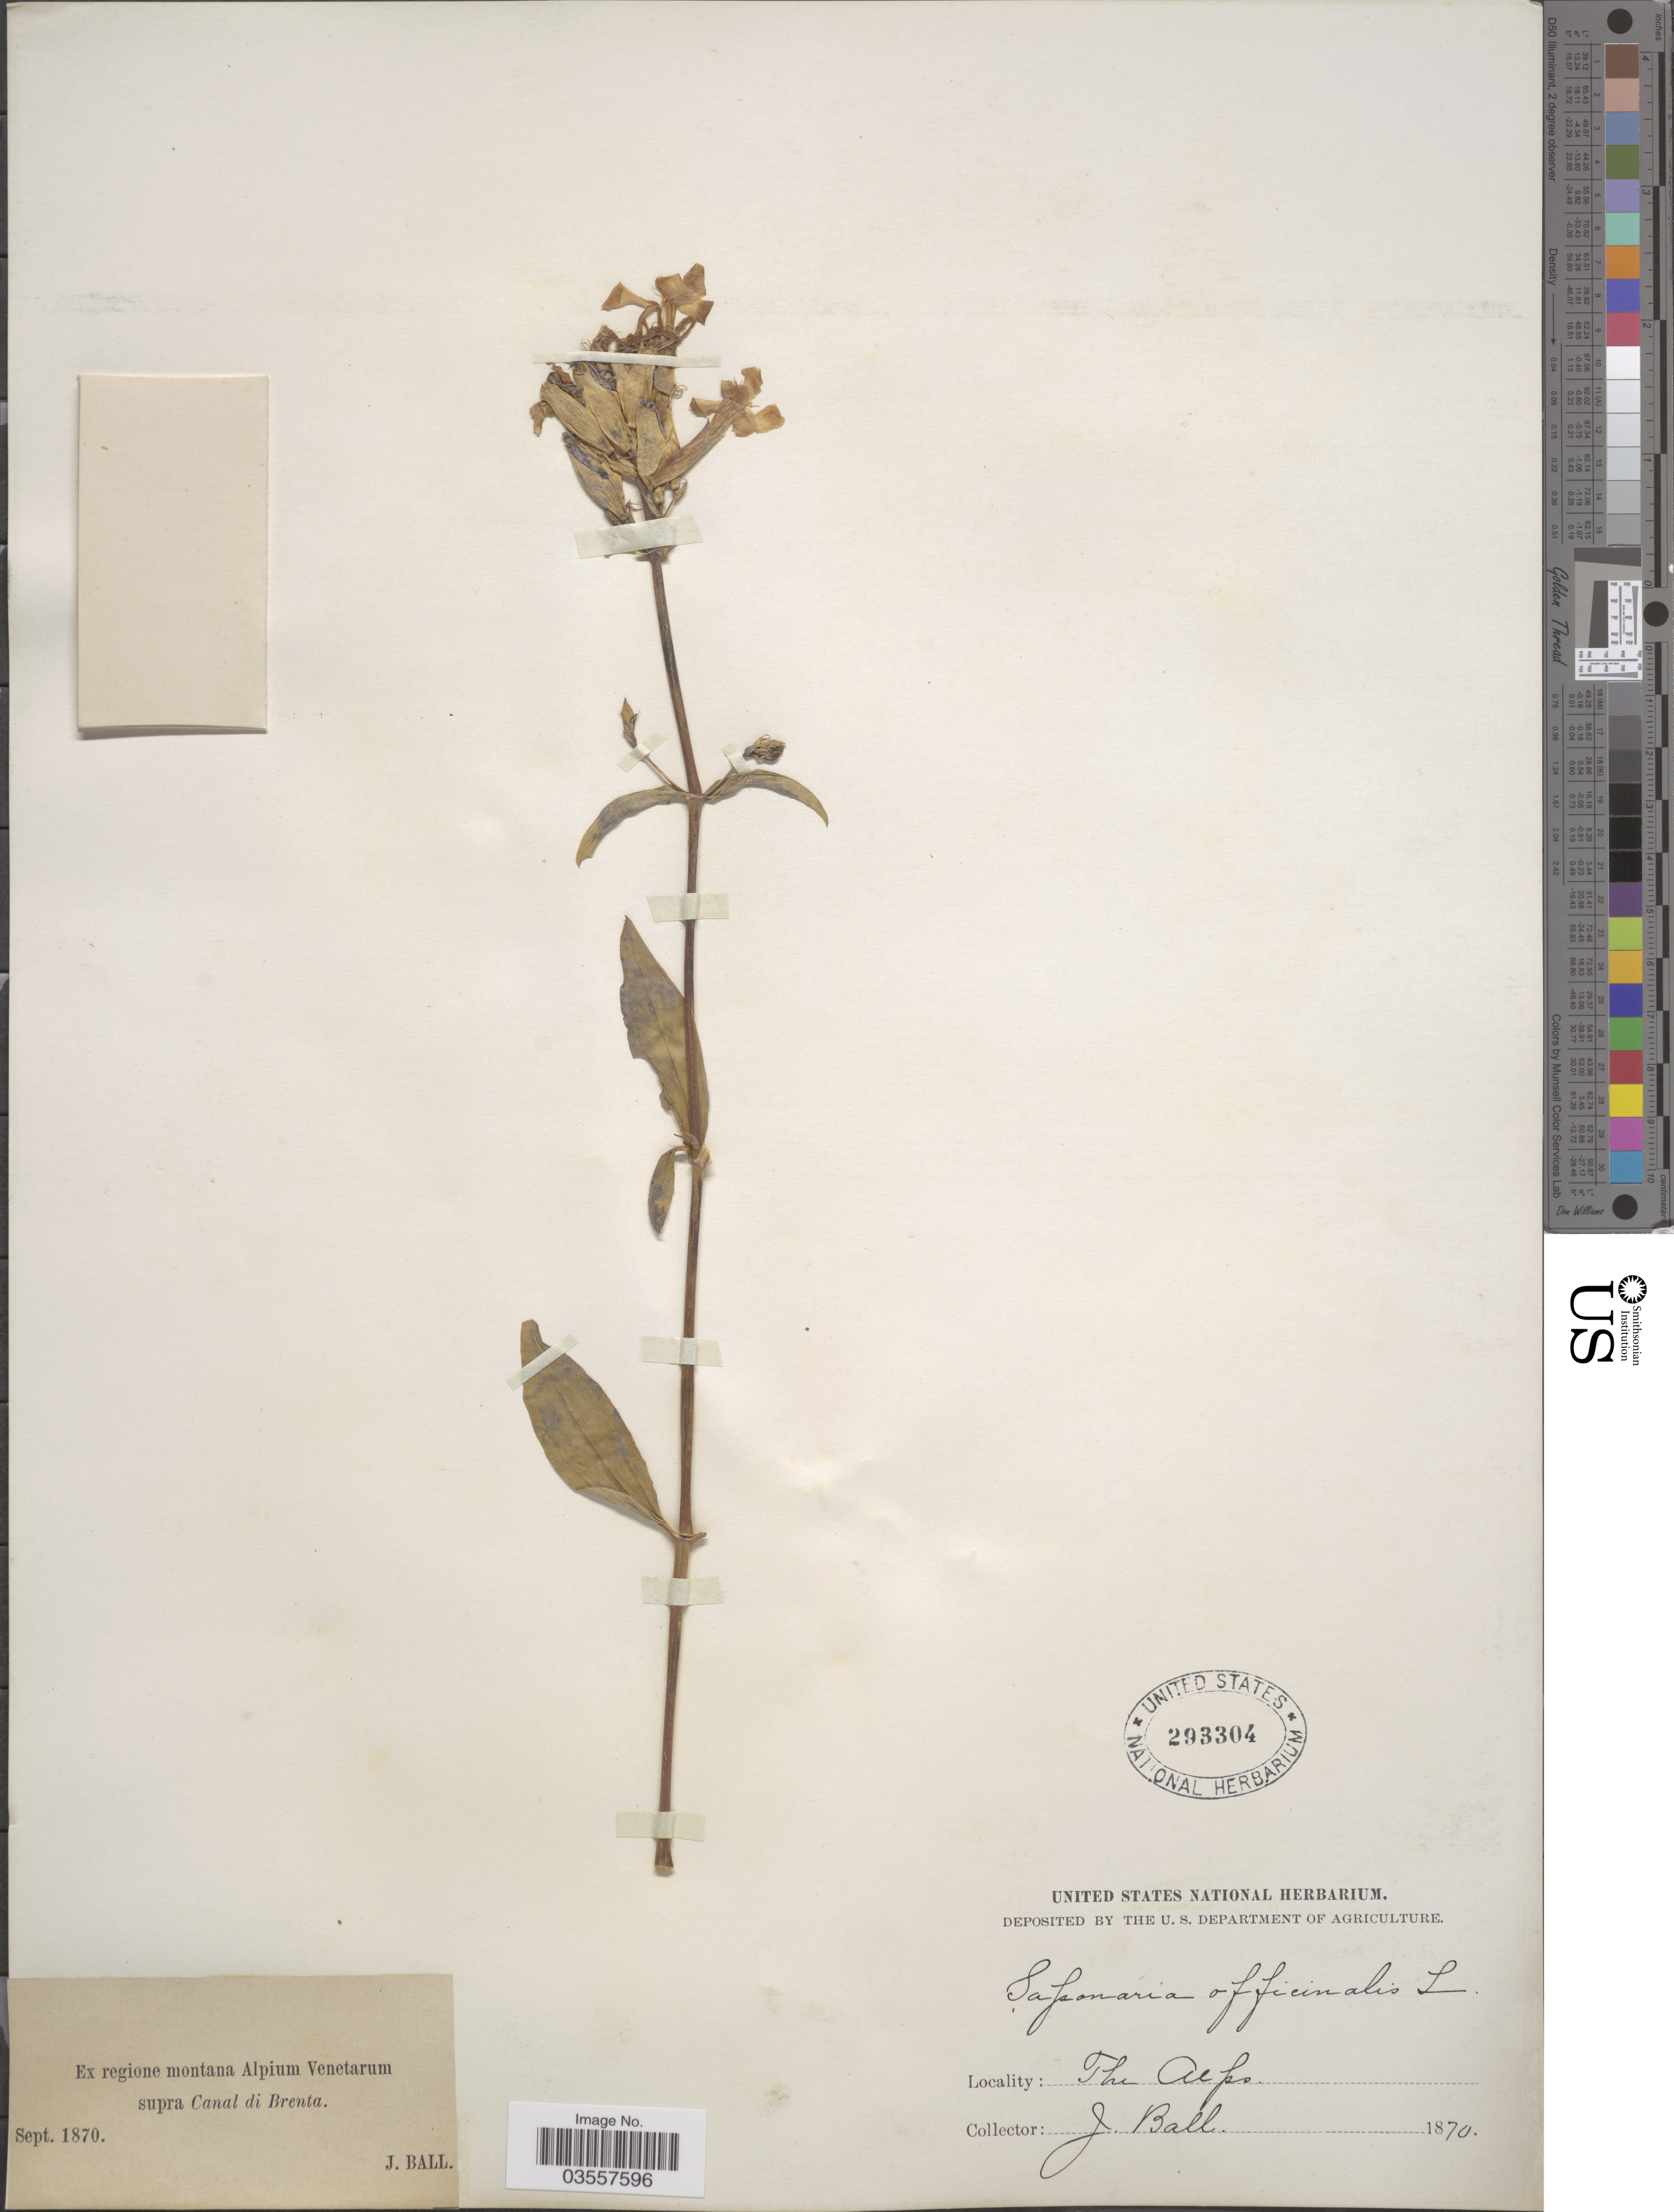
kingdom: Plantae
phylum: Tracheophyta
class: Magnoliopsida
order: Caryophyllales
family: Caryophyllaceae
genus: Saponaria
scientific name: Saponaria officinalis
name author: L.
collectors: J. Ball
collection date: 1870-09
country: Italy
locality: Ex regione montana Alpium Venetarum supra Canal di Brenta. The Alpes.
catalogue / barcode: US 293304